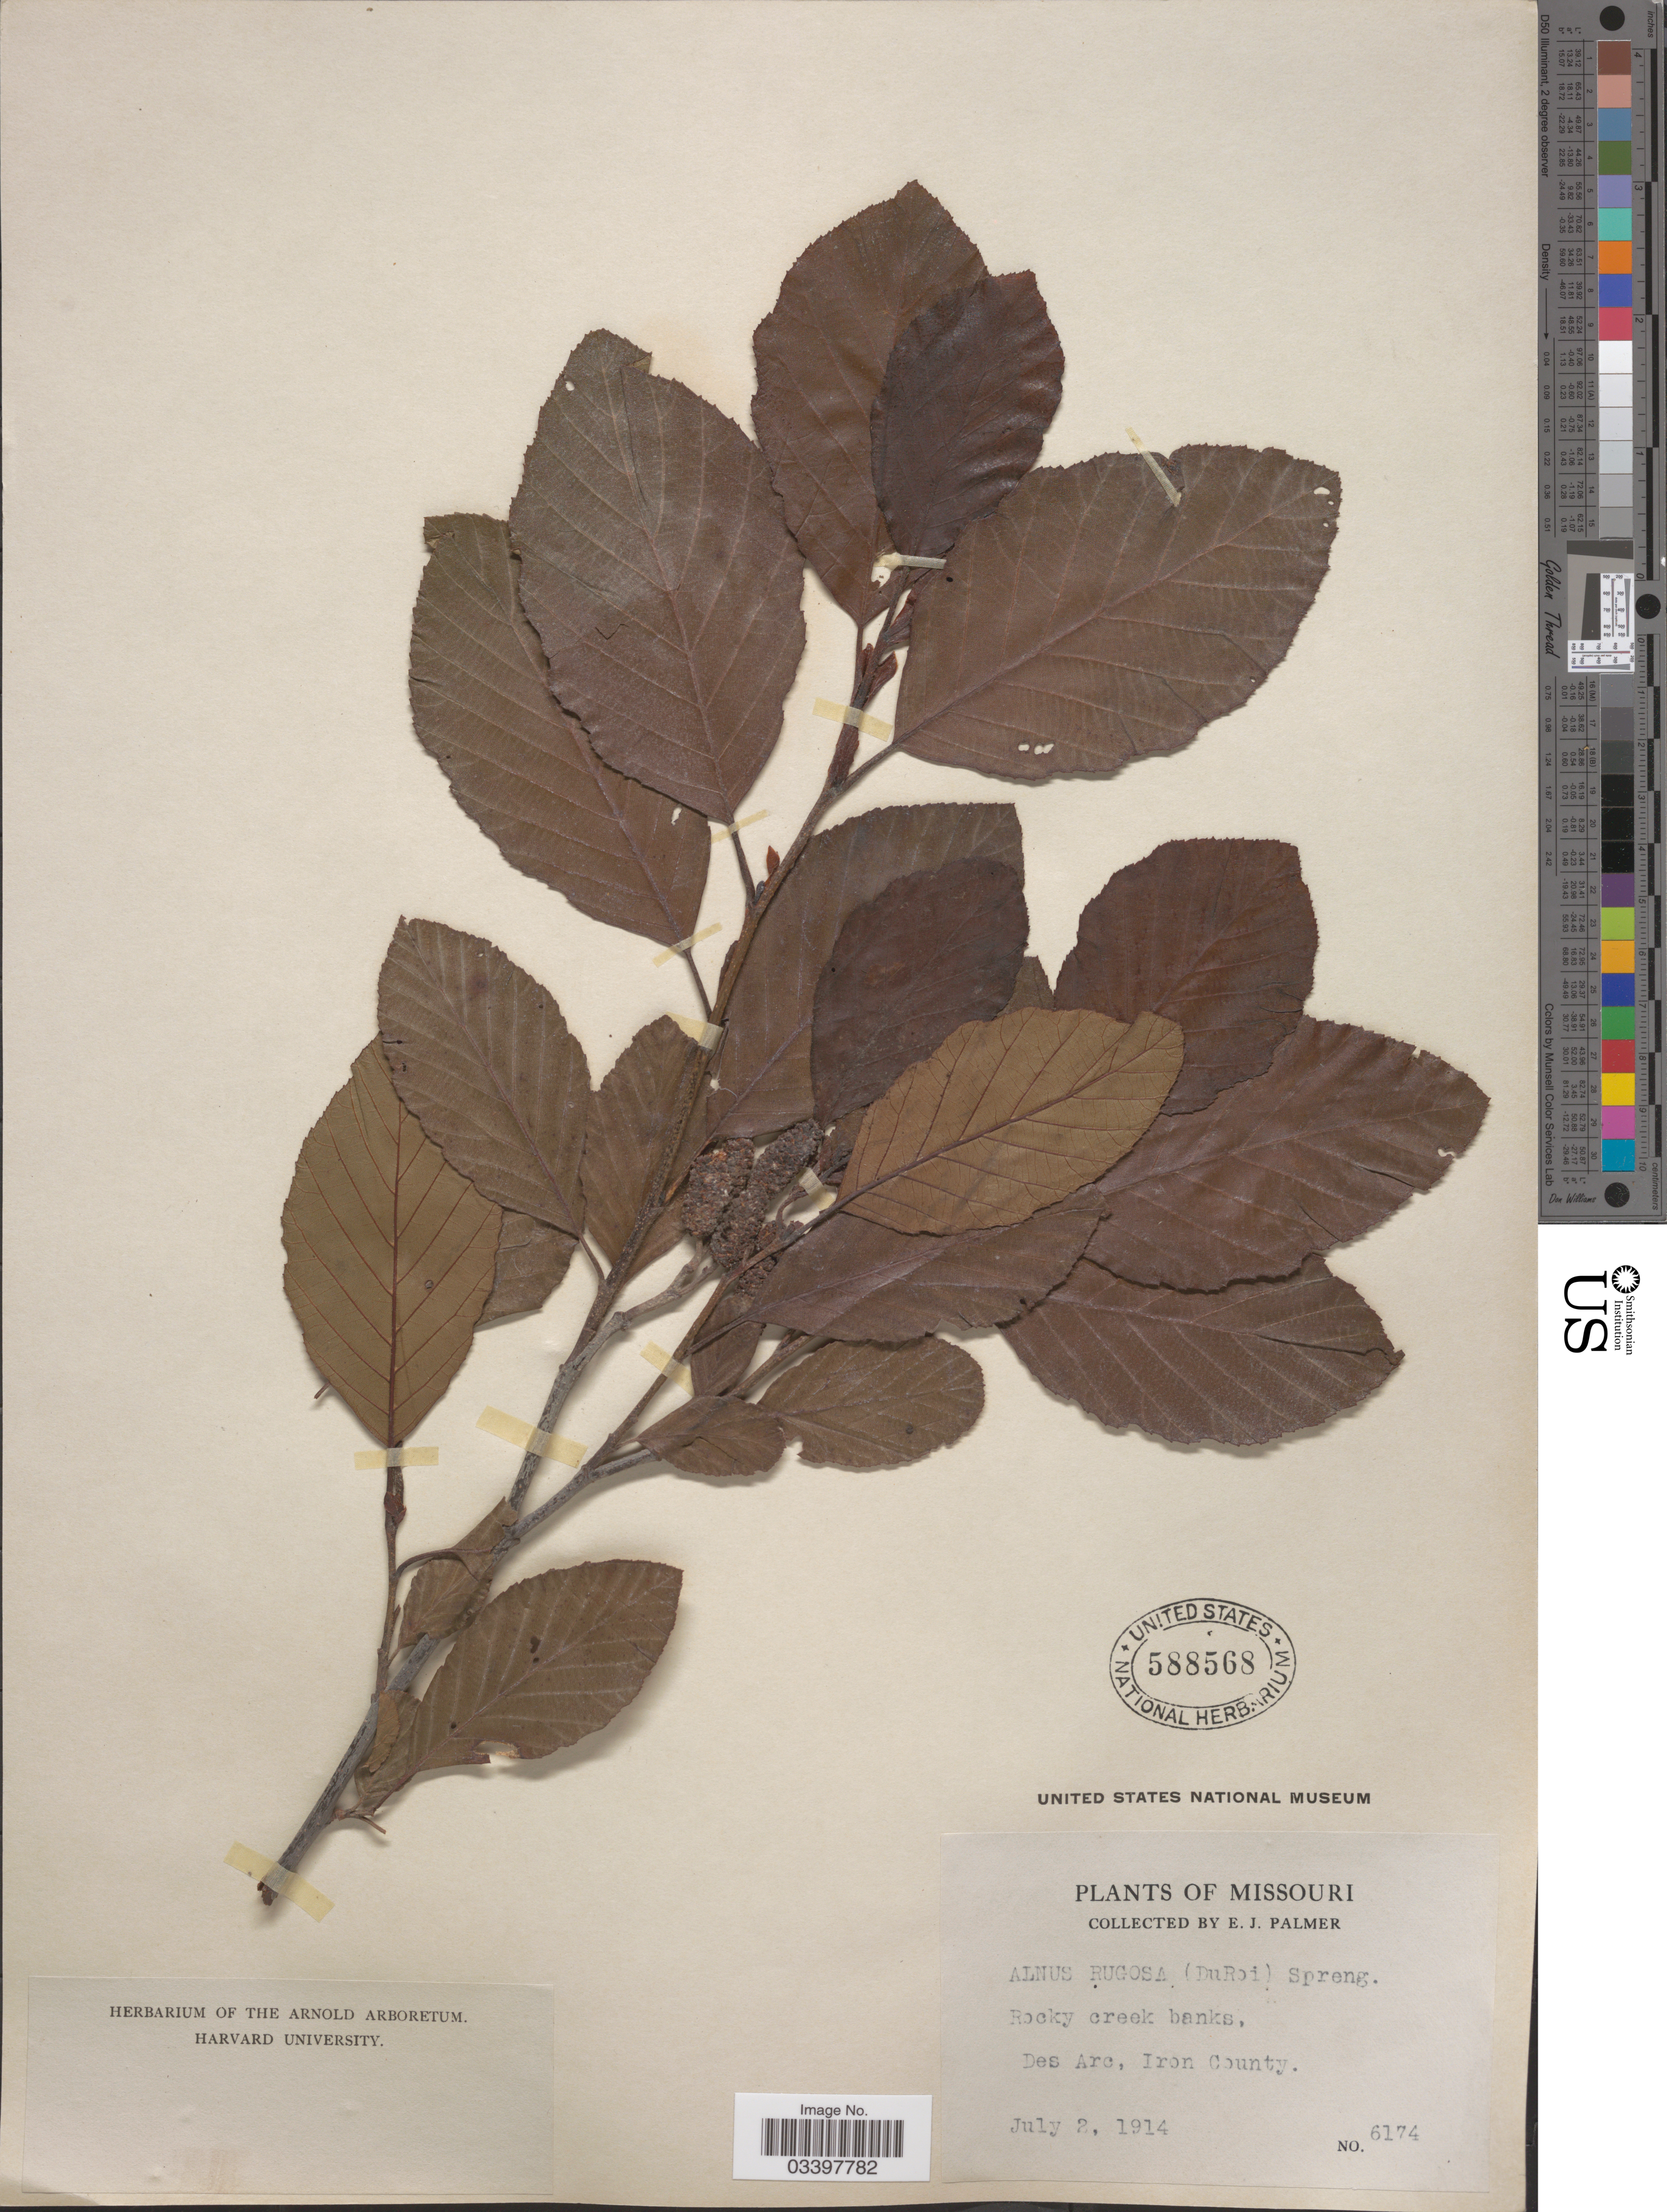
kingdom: Plantae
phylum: Tracheophyta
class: Magnoliopsida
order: Fagales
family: Betulaceae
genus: Alnus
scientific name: Alnus incana subsp. rugosa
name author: (Du Roi) R.T. Clausen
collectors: E. J. Palmer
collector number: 6174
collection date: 1914-07-02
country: United States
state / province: Missouri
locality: Rocky creek banks, Des Arc, Iron County.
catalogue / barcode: US 588568